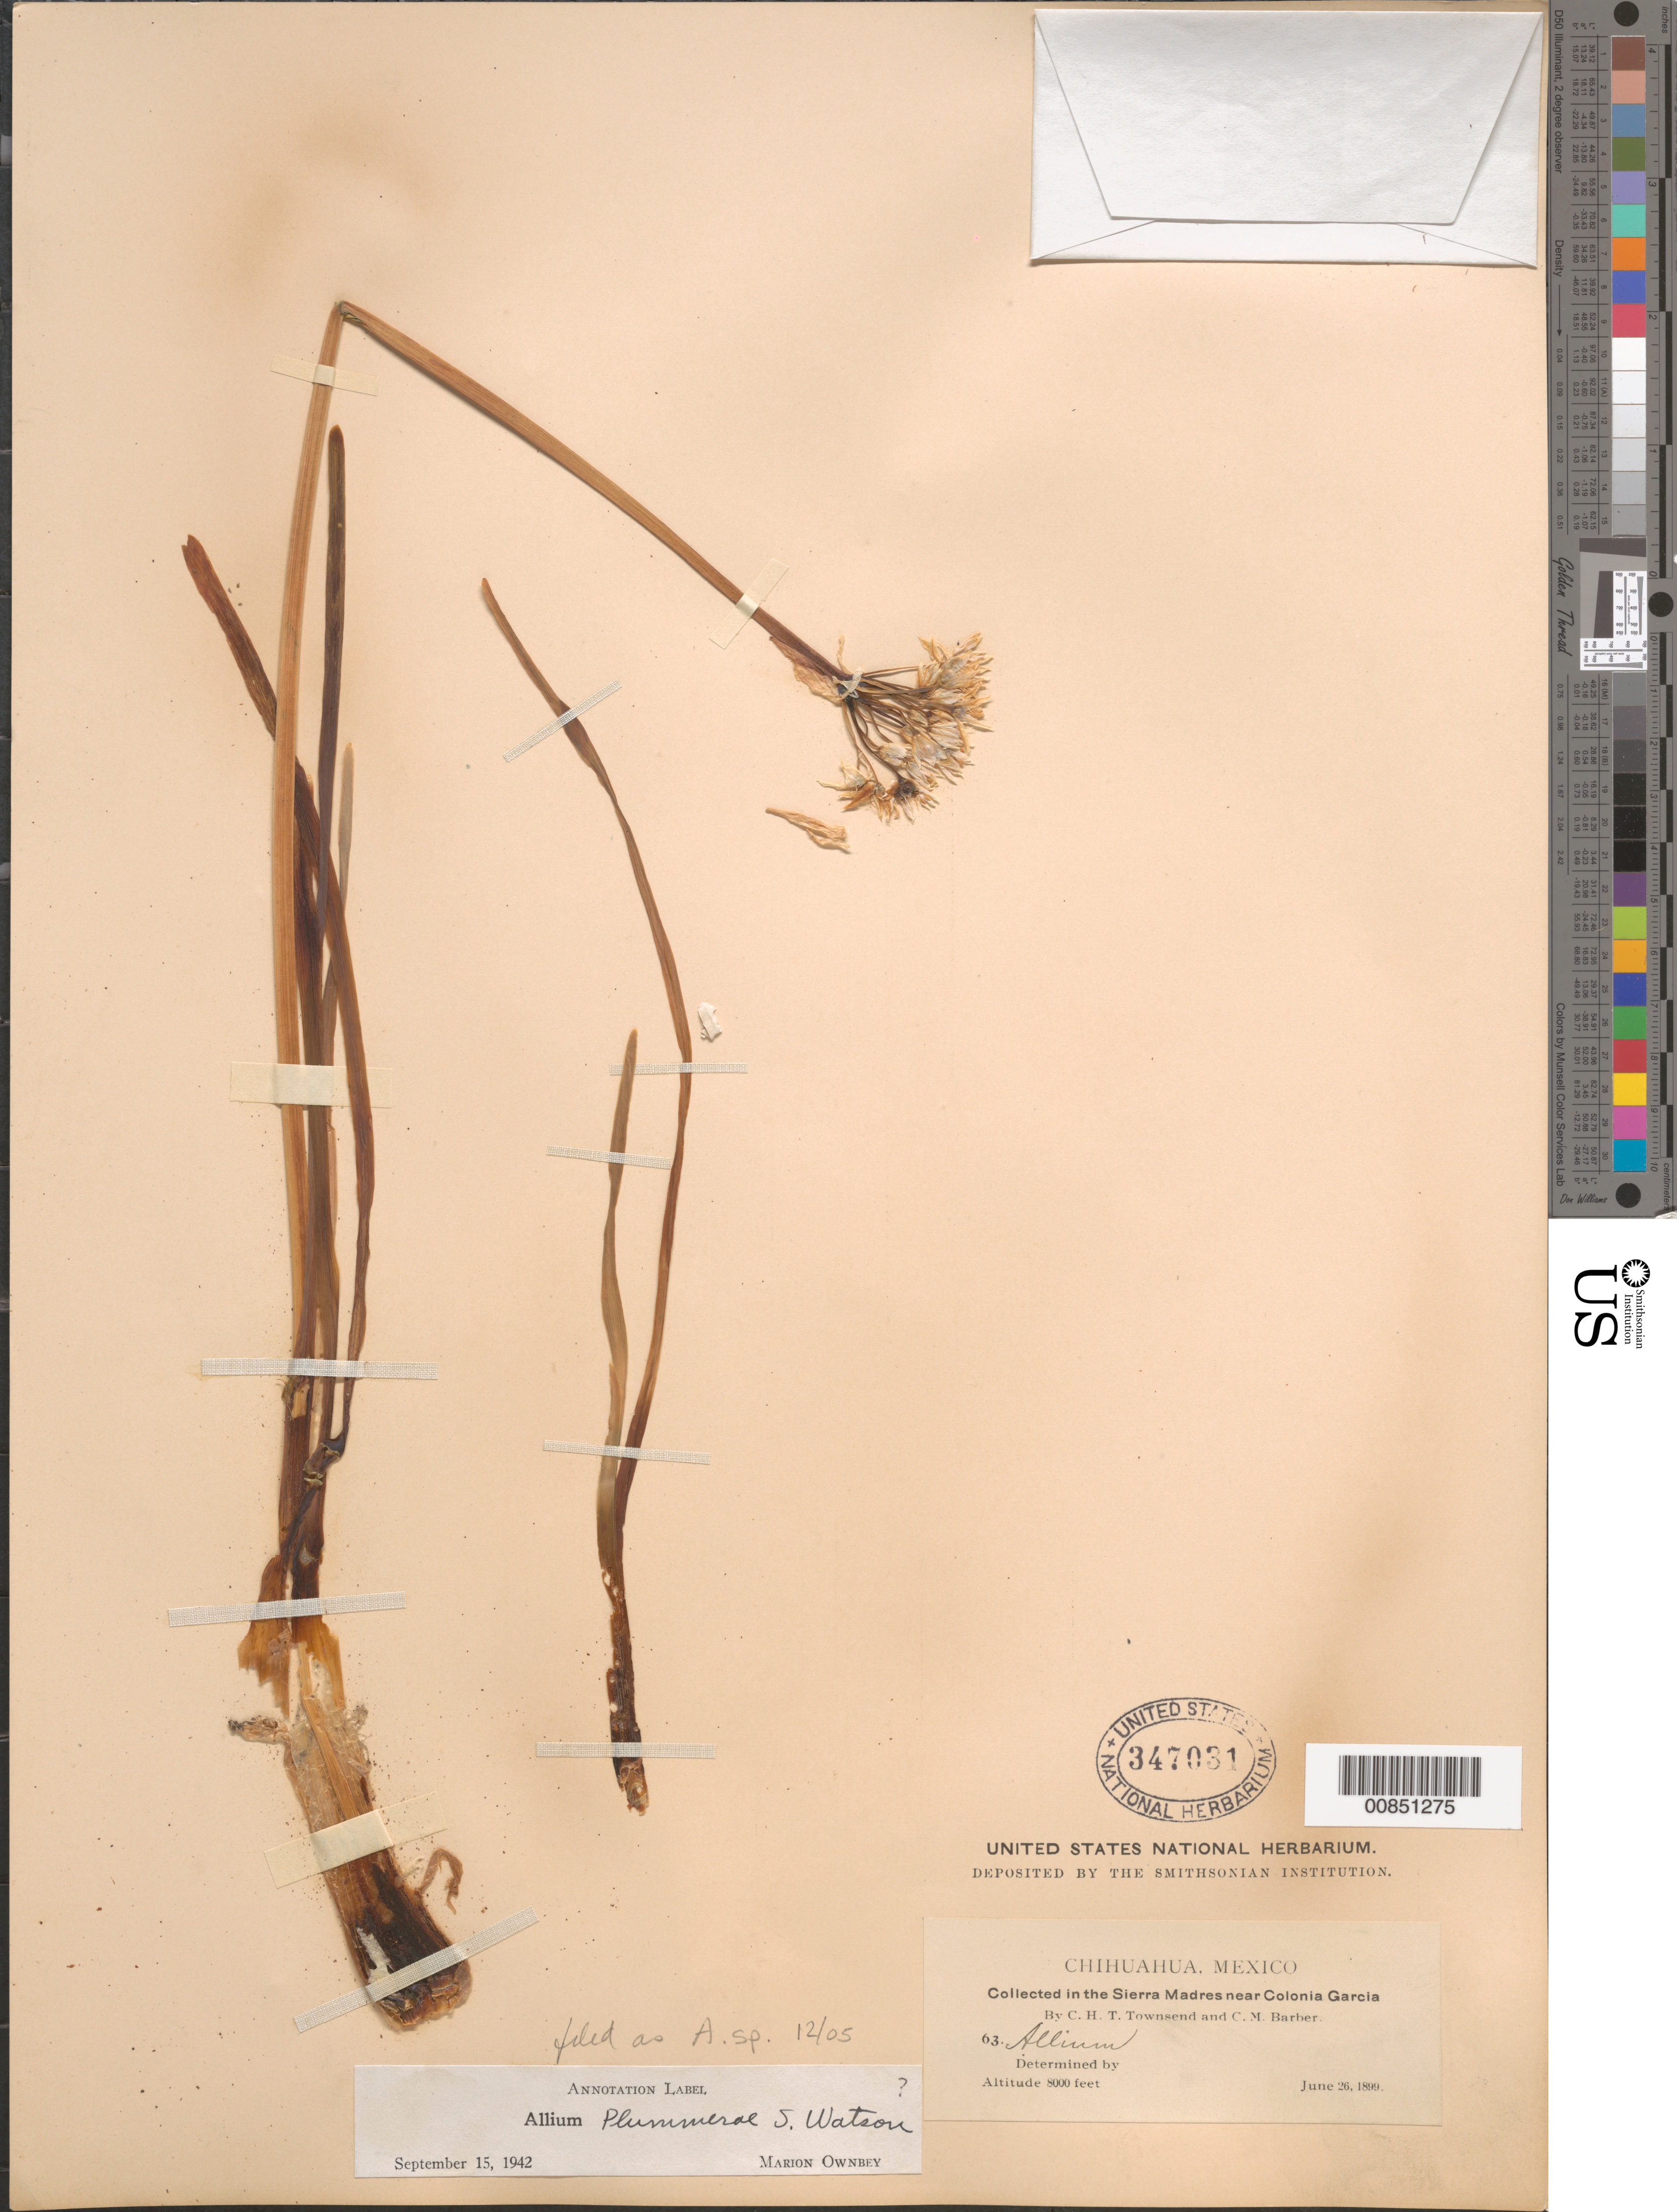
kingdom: Plantae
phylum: Tracheophyta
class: Liliopsida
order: Asparagales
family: Amaryllidaceae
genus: Allium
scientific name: Allium sp.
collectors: C. H. T. Townsend & C. Barber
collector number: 63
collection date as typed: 26 Jun 1899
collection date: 1899-06-26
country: Mexico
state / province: Chihuahua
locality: Sierra Madre near Colonia García.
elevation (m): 2438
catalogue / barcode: US 347031